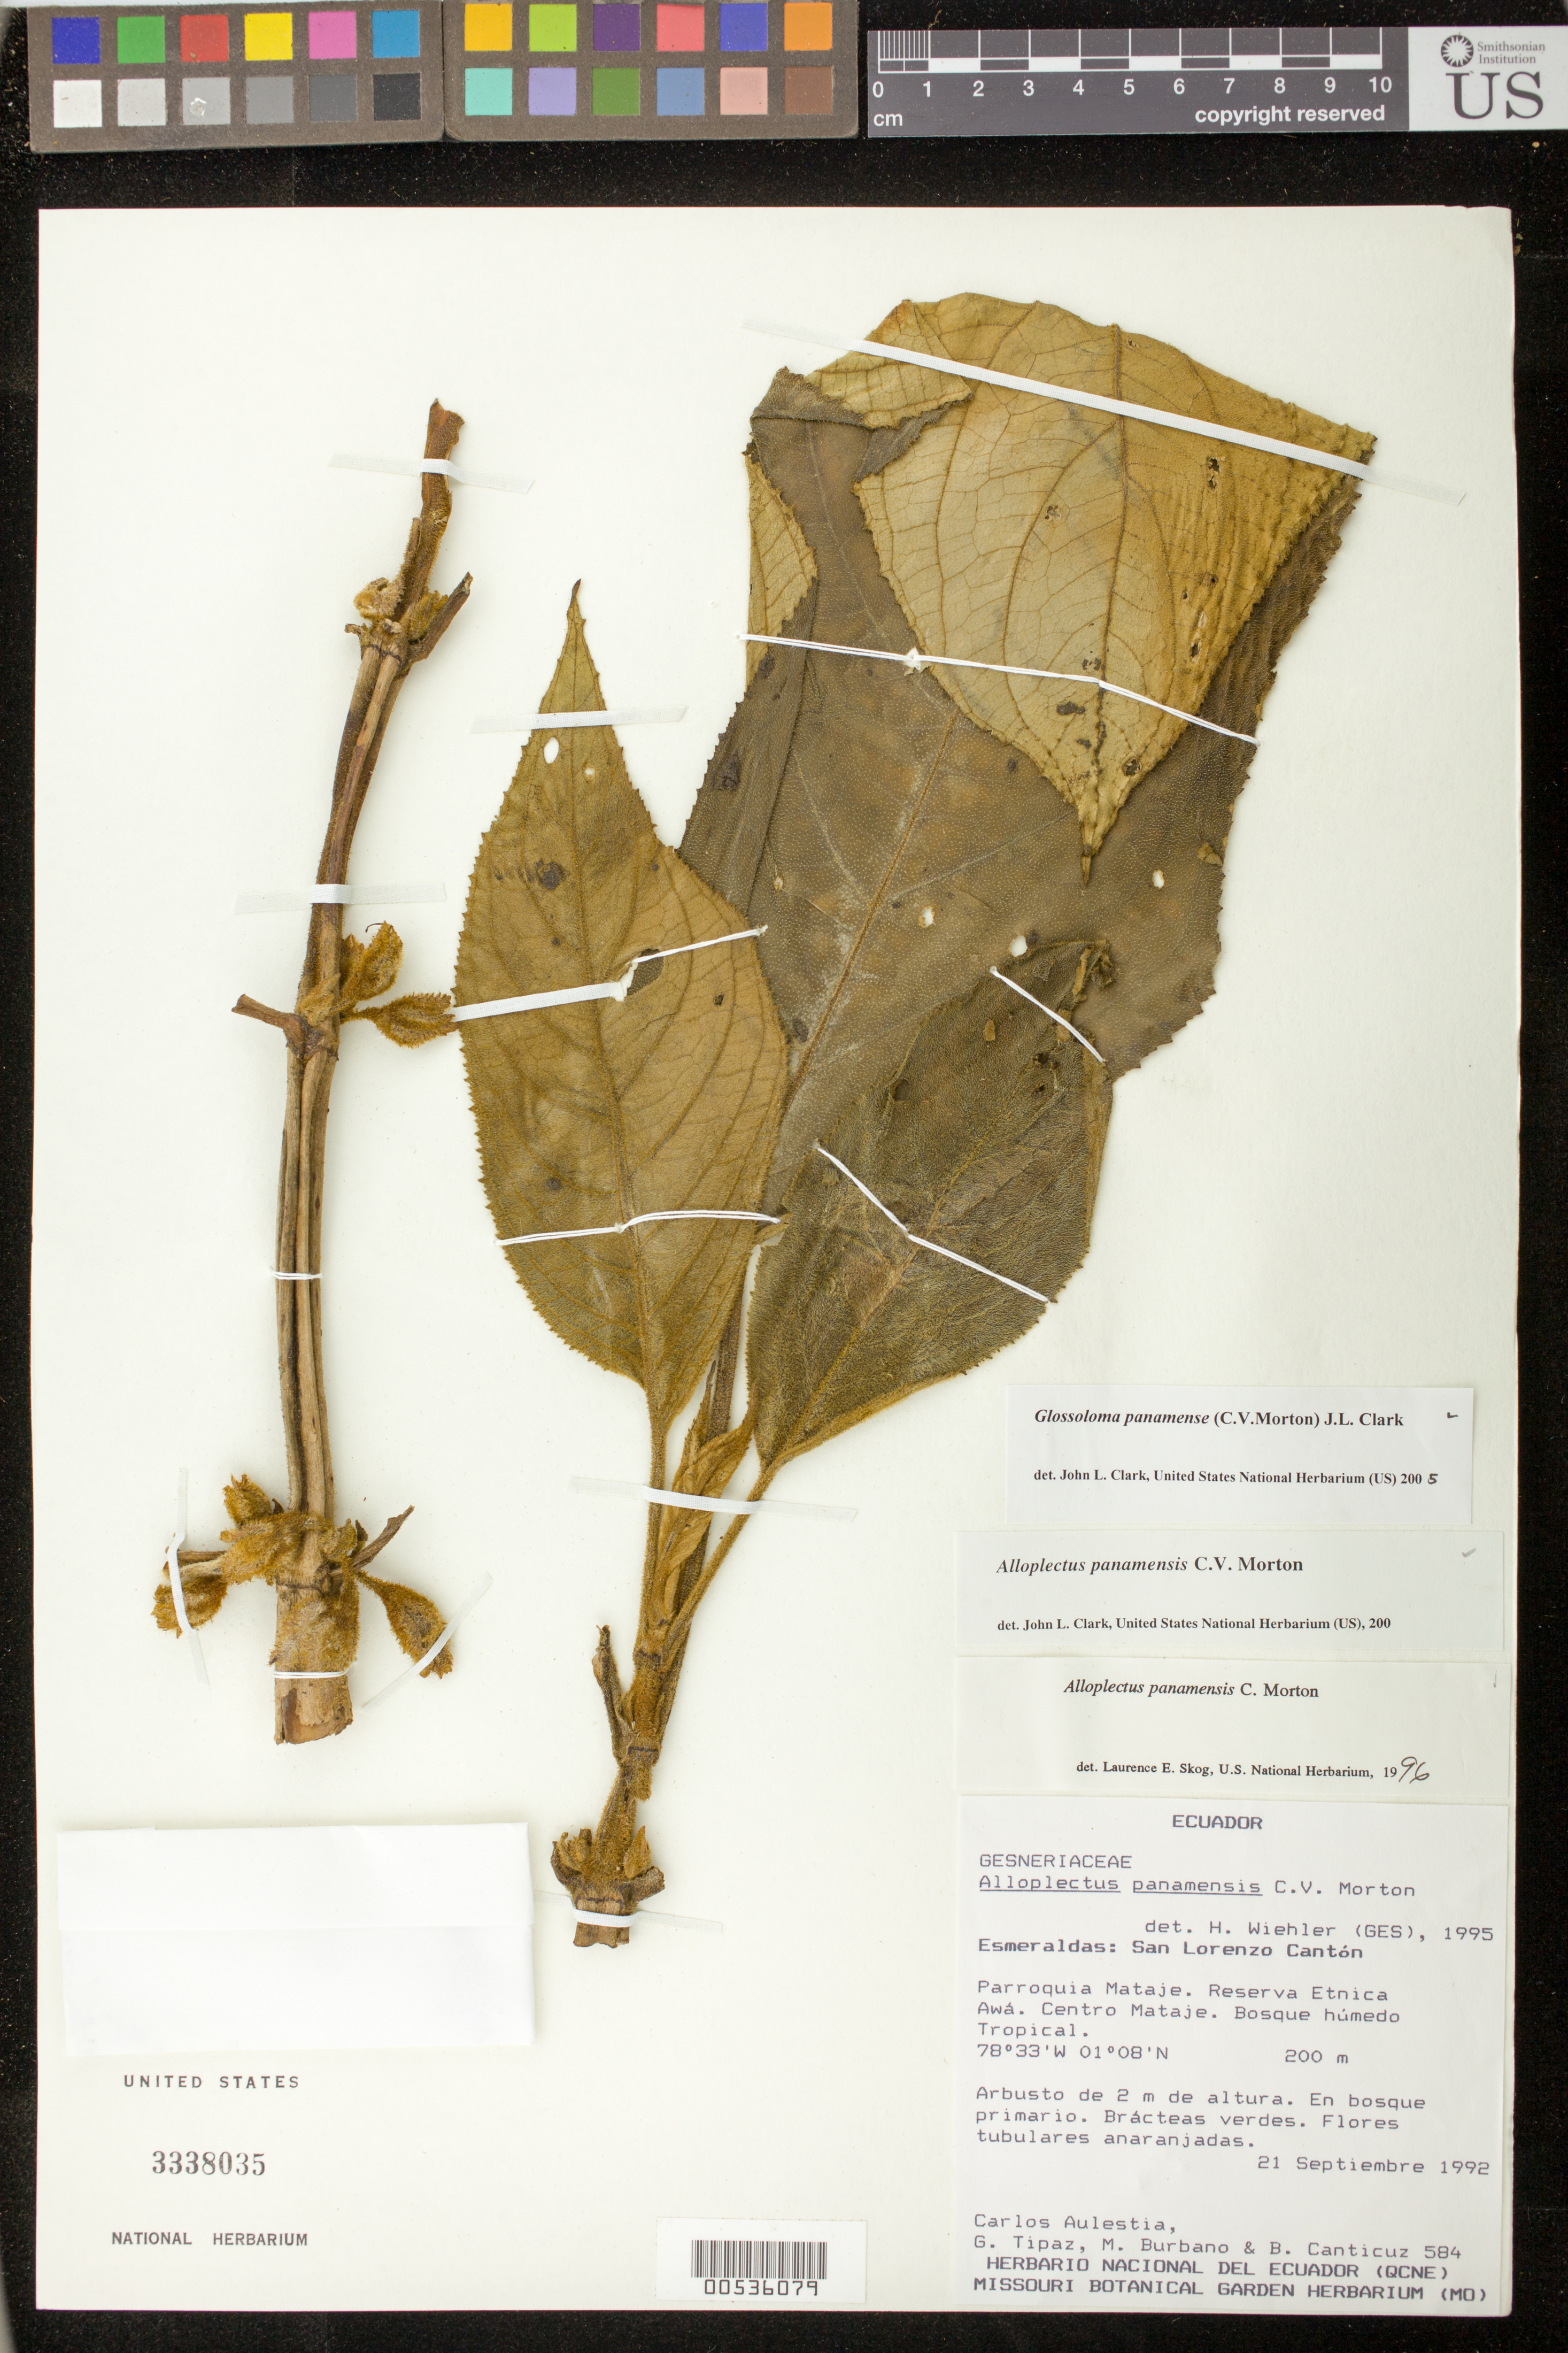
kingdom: Plantae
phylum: Tracheophyta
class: Magnoliopsida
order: Lamiales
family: Gesneriaceae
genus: Glossoloma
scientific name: Glossoloma panamense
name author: (C.V. Morton) J.L. Clark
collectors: C. Aulestia, G. Tipaz, M. Burbano & B. Canticuz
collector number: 584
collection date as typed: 21 Sep 1992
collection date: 1992-09-21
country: Ecuador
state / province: Esmeraldas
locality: San Lorenzo Cantón, Parroquia Mataje, Reserva Etnica Awá, Centro Mataje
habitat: Bosque húmedo Tropical; en bosque primario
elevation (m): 200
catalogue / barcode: US 3338035